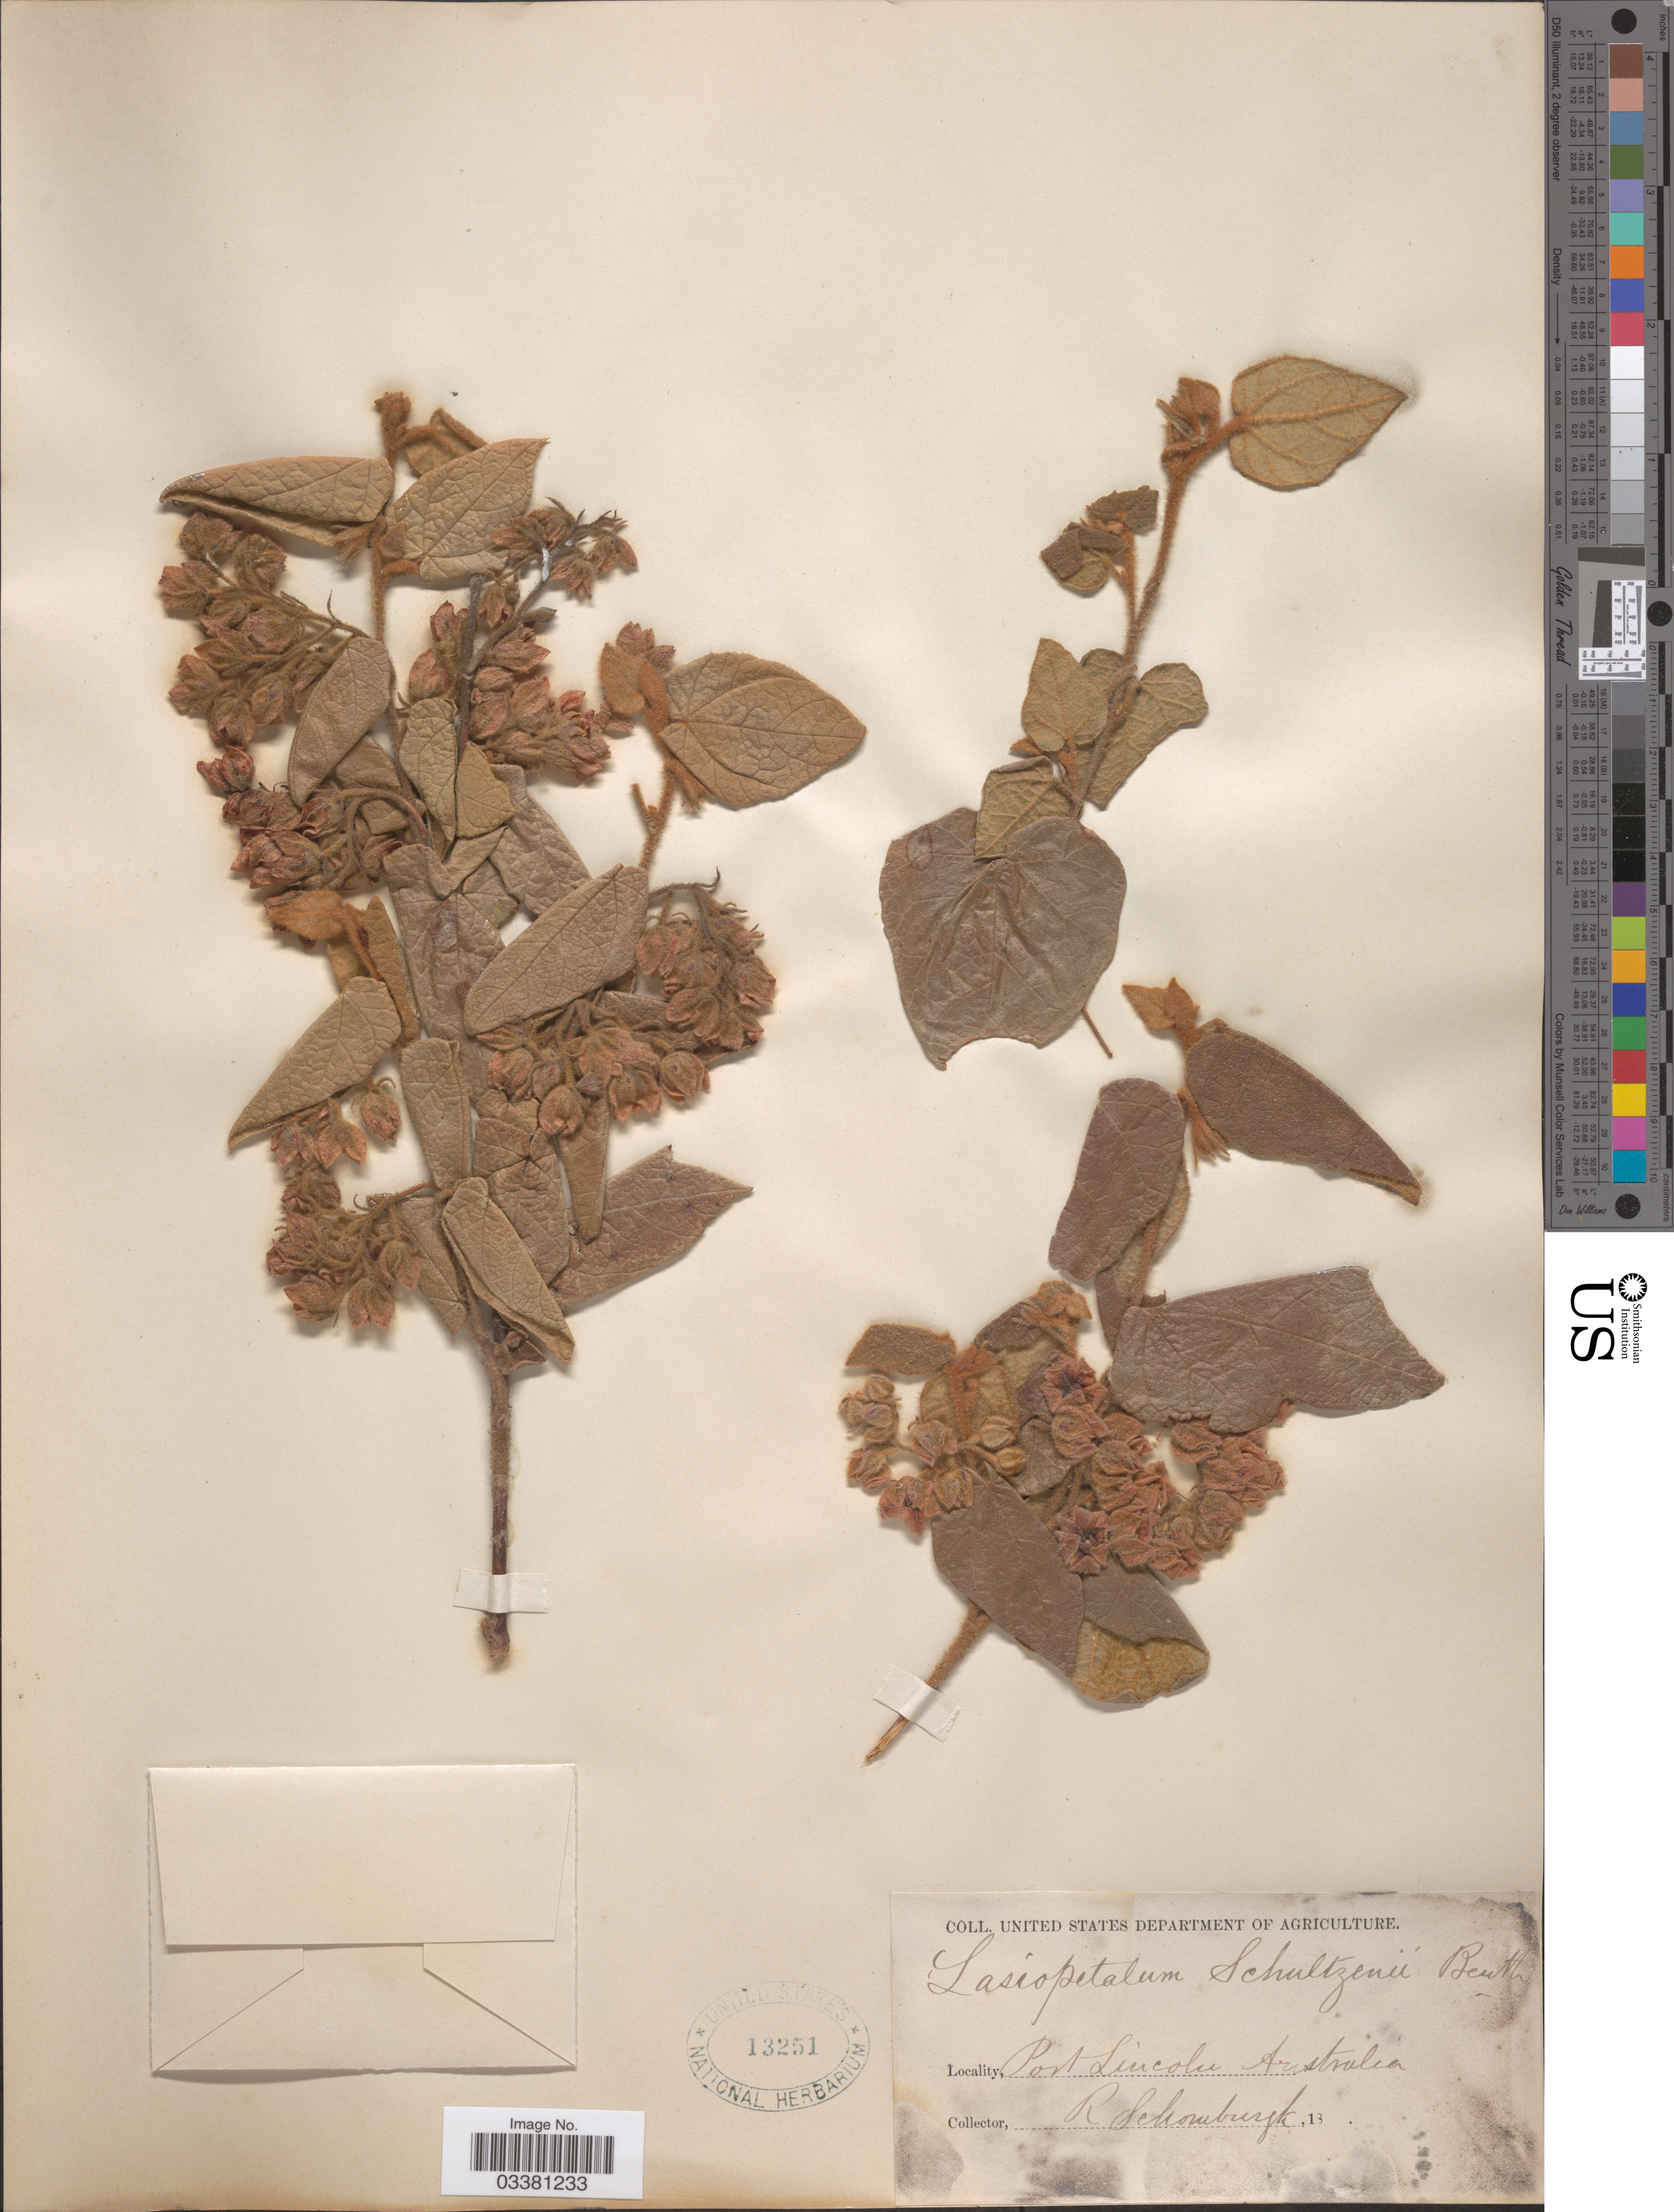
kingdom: Plantae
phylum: Tracheophyta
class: Magnoliopsida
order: Malvales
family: Malvaceae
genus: Lasiopetalum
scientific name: Lasiopetalum schulzenii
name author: Benth.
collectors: M. R. Schomburgk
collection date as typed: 18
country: Australia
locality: Port Lincoln.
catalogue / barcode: US 13251